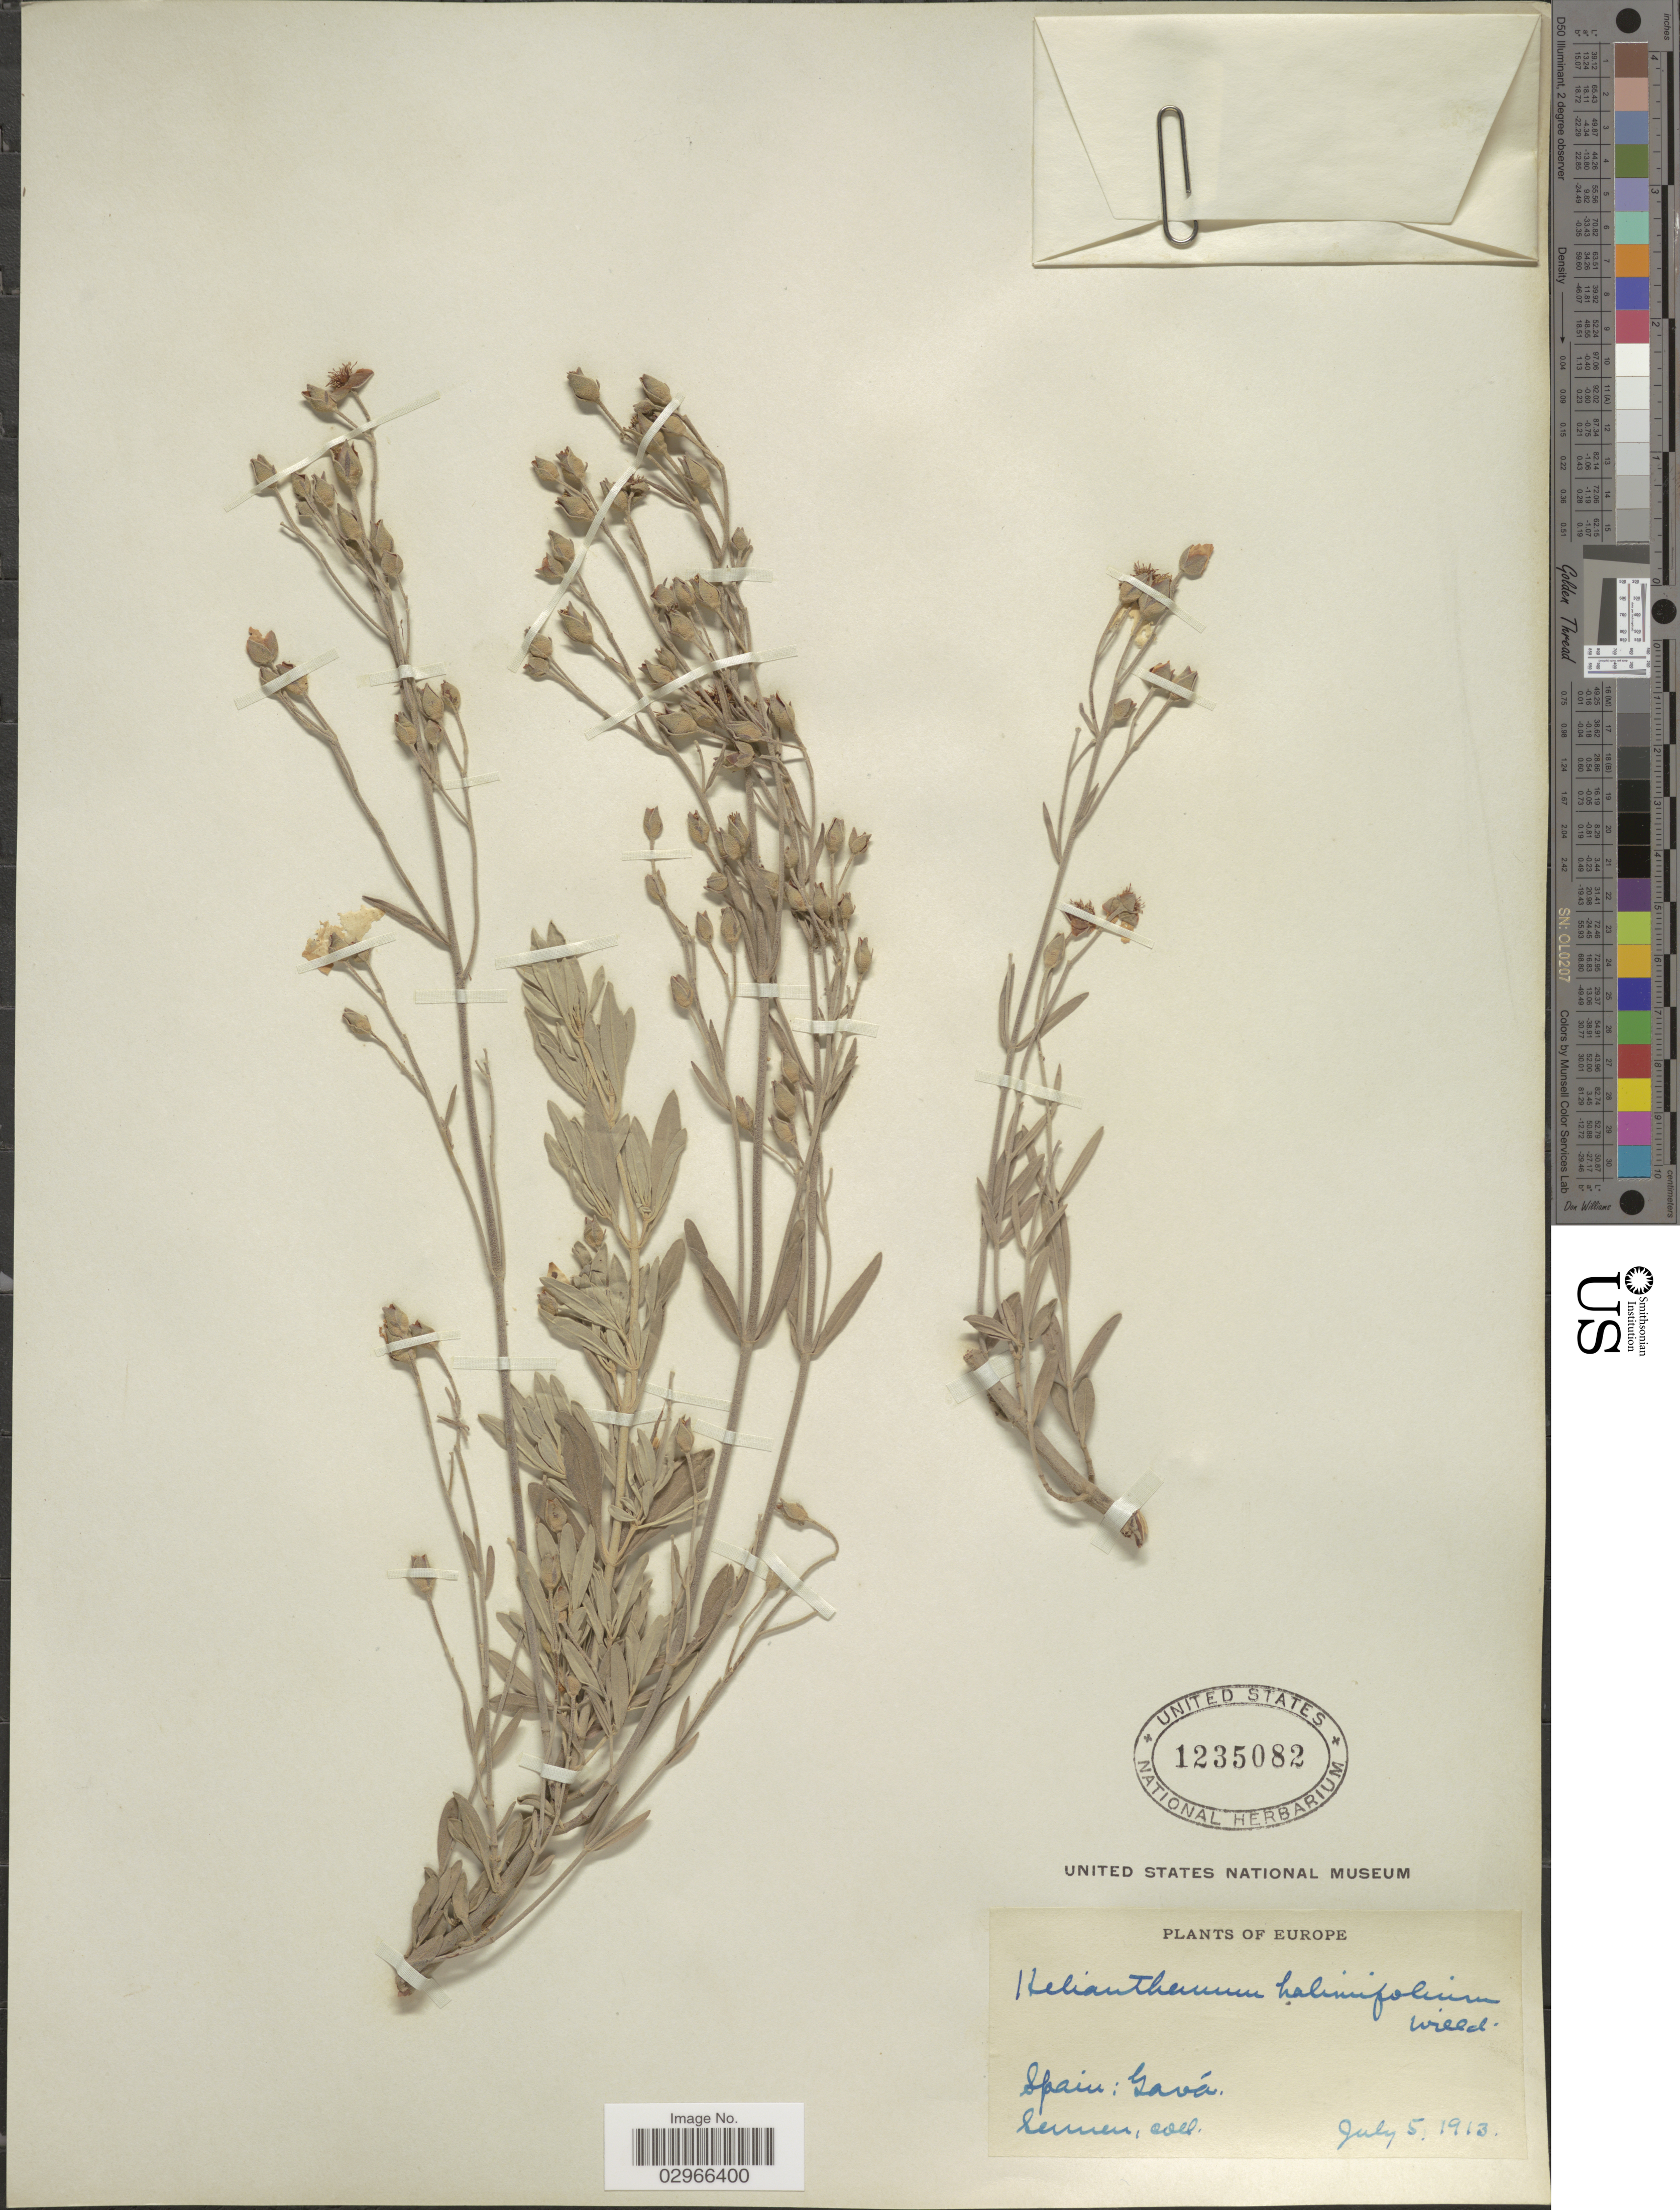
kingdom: Plantae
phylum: Tracheophyta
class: Magnoliopsida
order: Malvales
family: Cistaceae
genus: Halimium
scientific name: Halimium halimifolium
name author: (L.) Willk.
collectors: E. Sennen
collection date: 1913-07-05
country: Spain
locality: Gavá.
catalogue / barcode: US 1235082